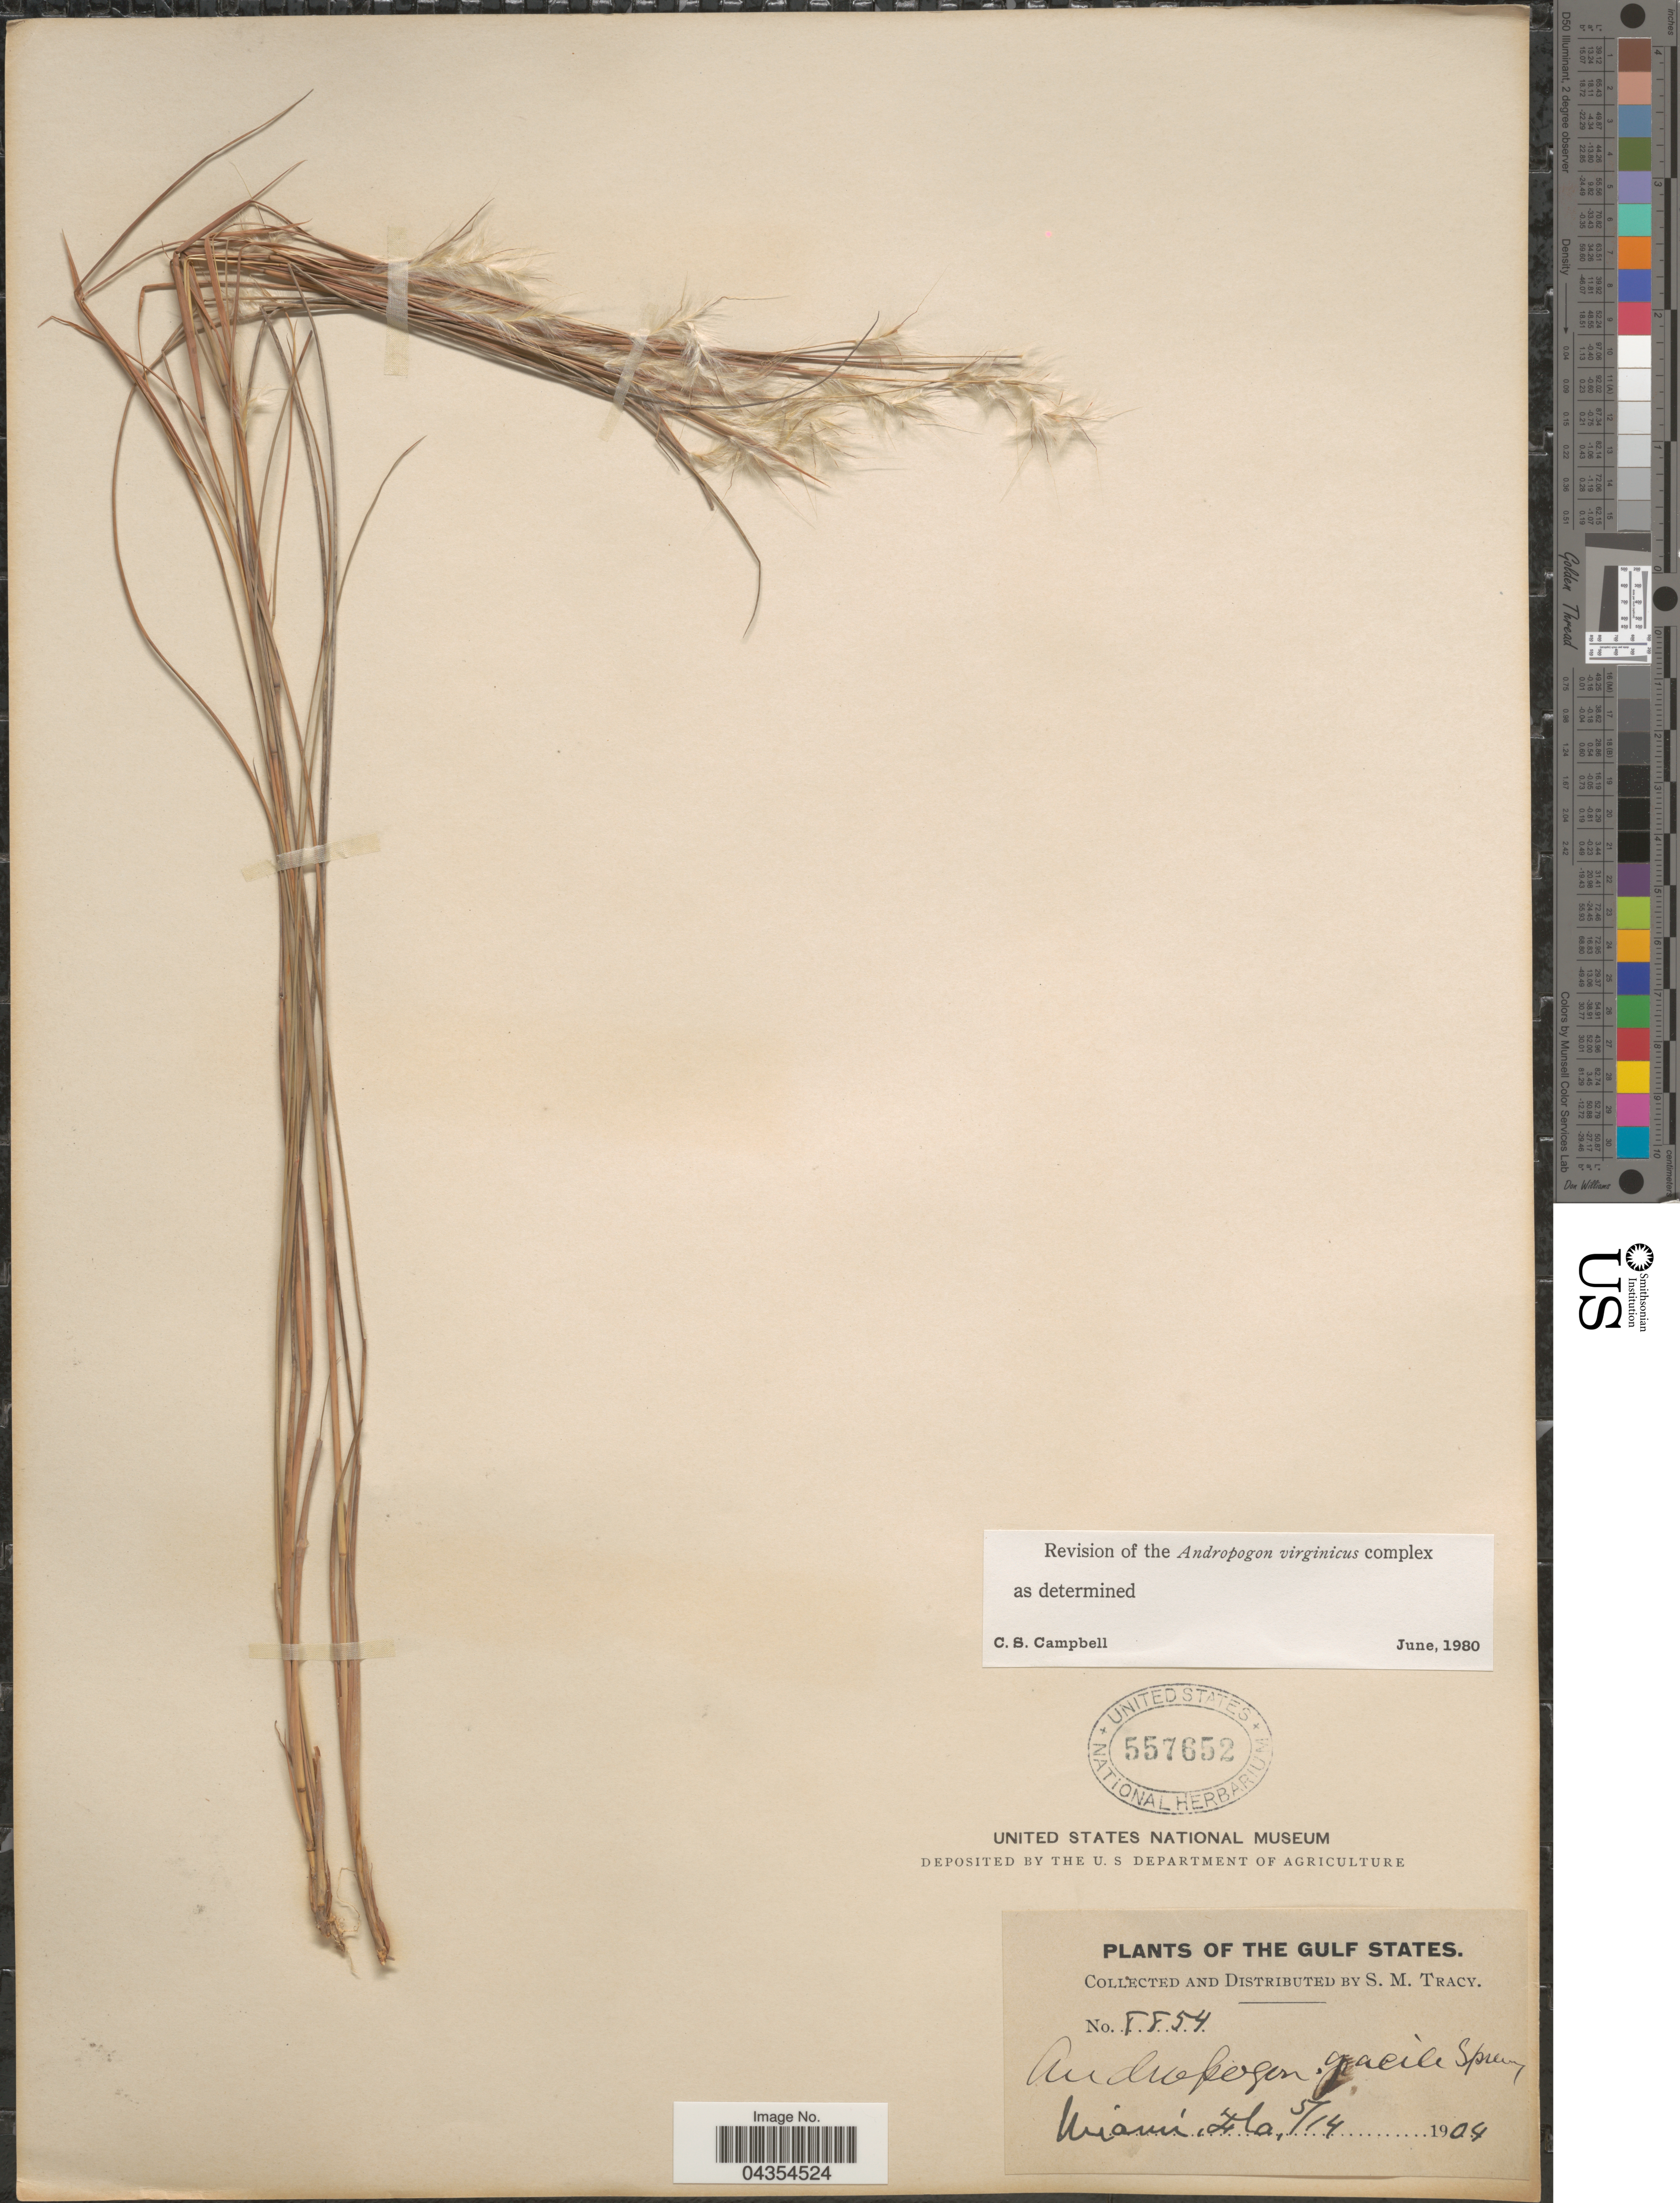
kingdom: Plantae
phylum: Tracheophyta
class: Liliopsida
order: Poales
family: Poaceae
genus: Schizachyrium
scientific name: Schizachyrium gracile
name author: (Spreng.) Nash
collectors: S. M. Tracy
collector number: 8854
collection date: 1904-05-14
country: United States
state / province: Florida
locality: The Gulf States. Miami.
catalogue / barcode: US 557652